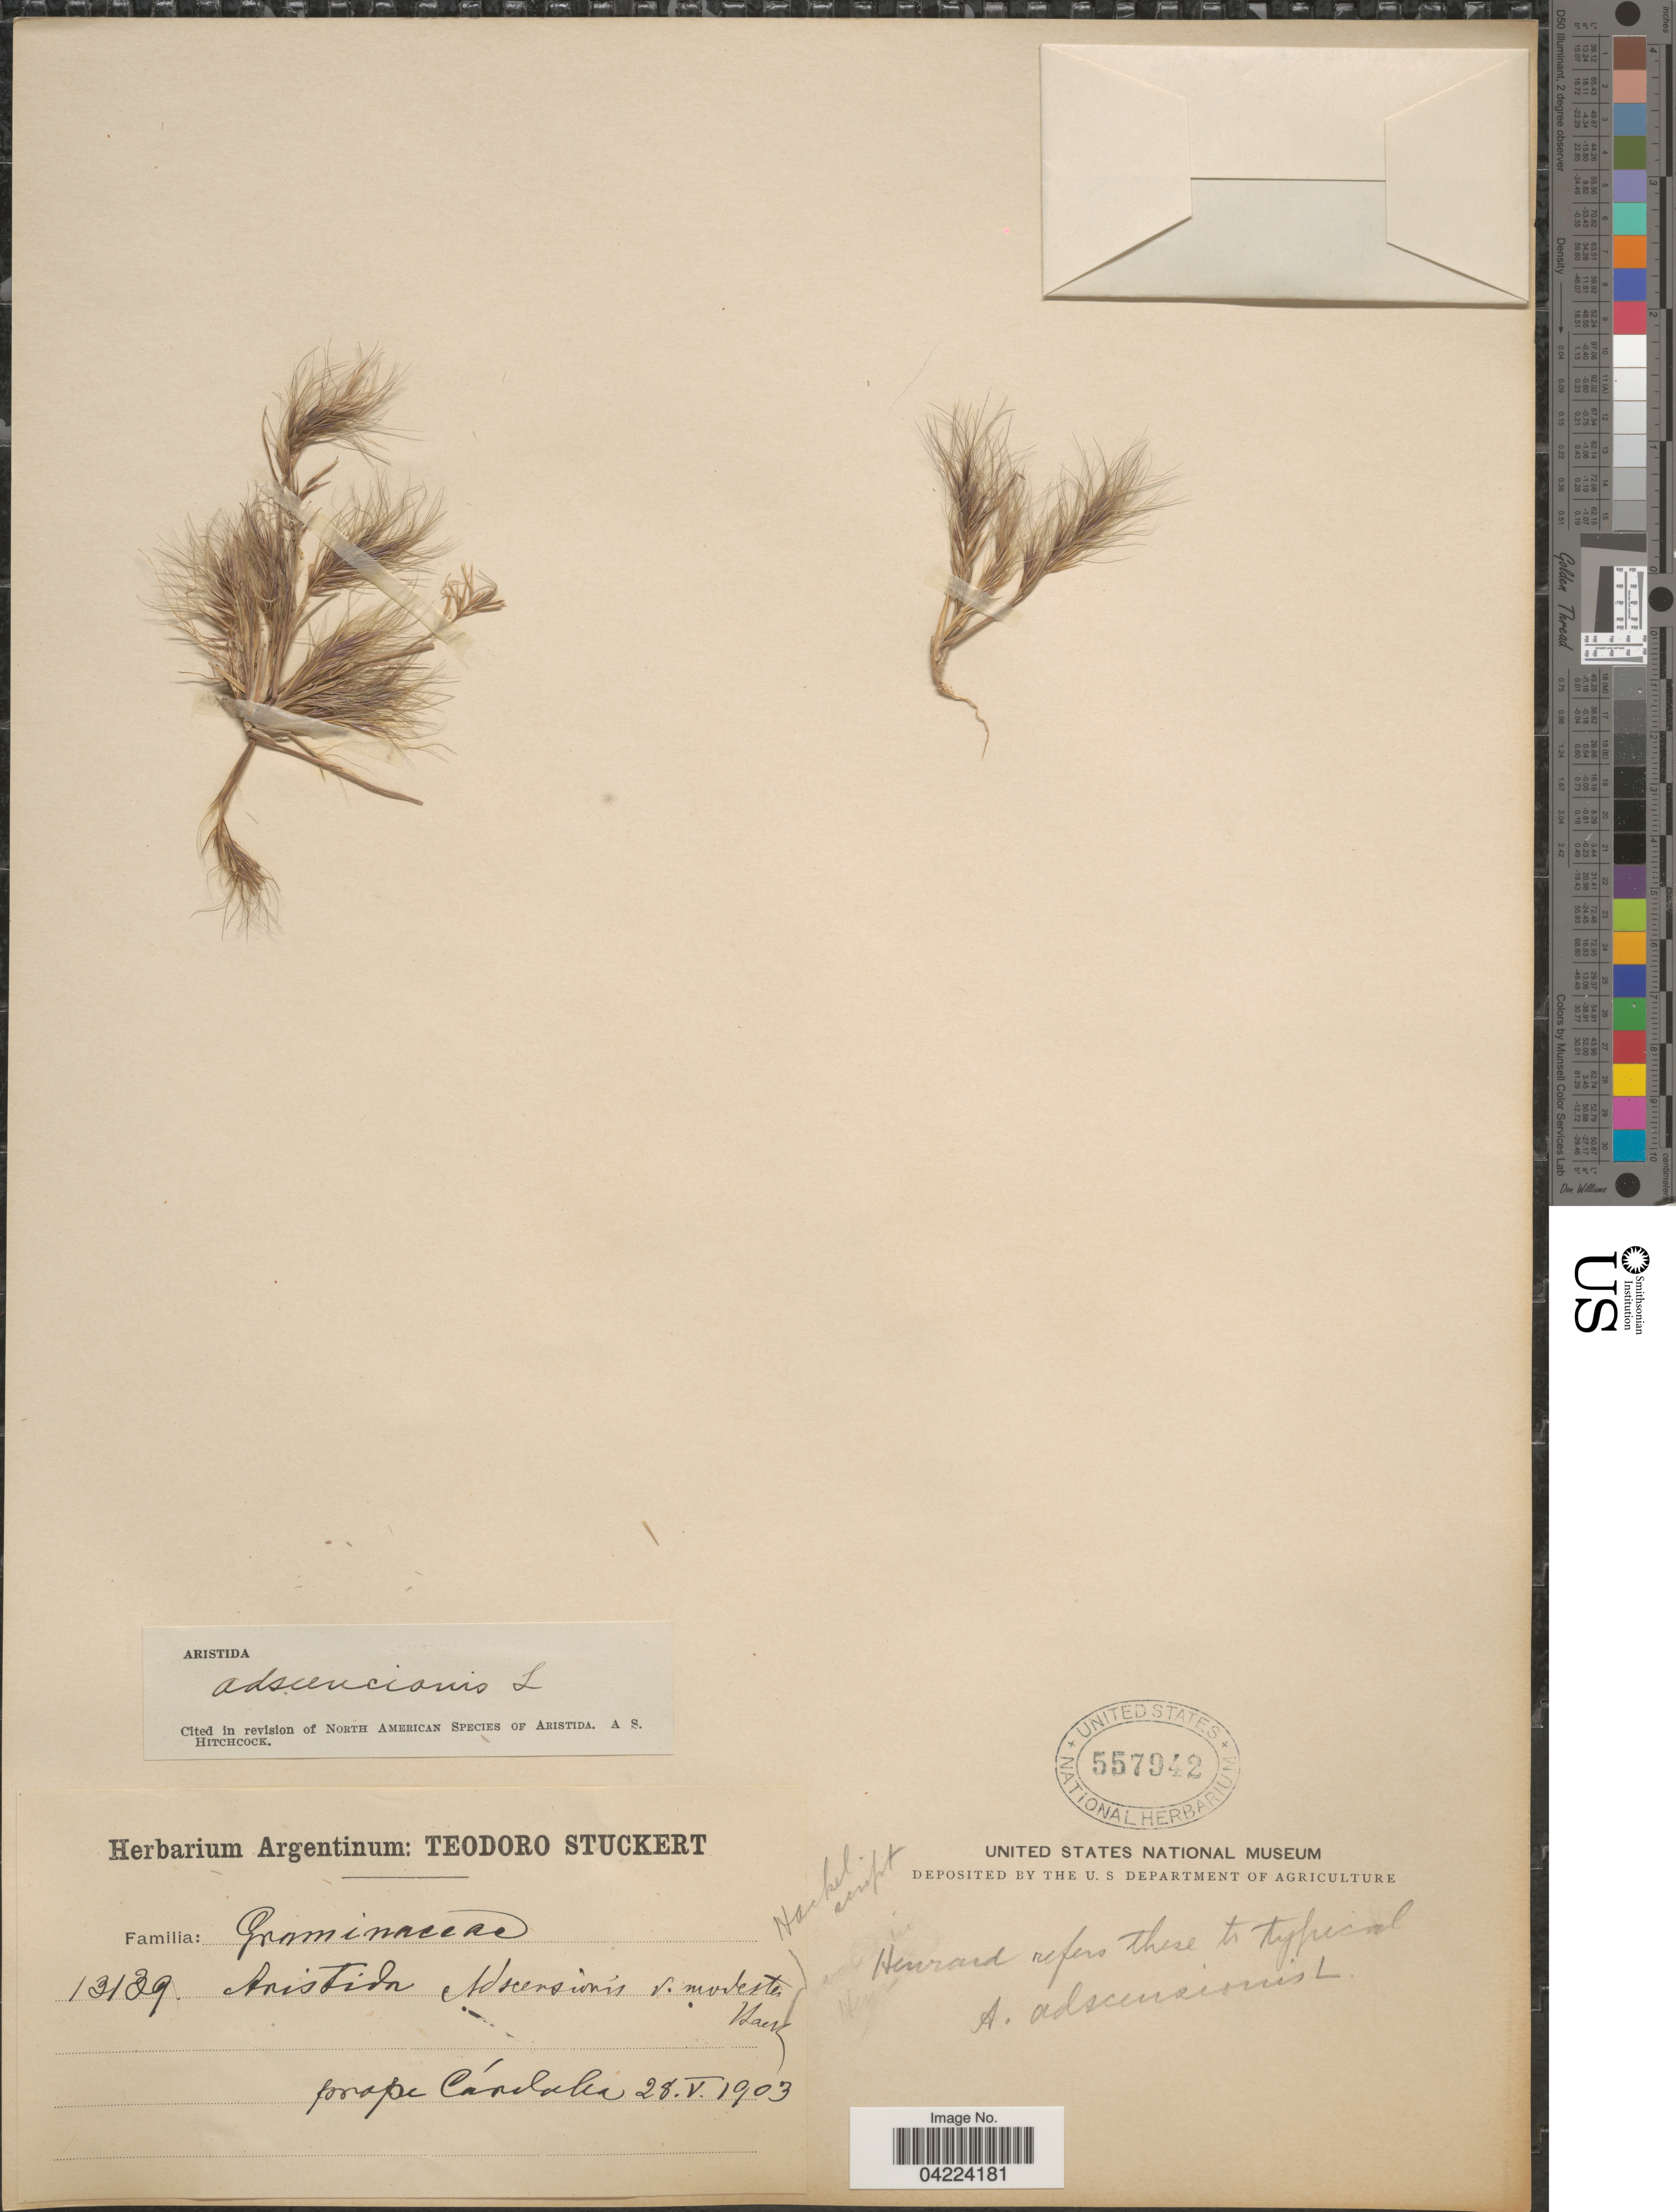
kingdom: Plantae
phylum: Tracheophyta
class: Liliopsida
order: Poales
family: Poaceae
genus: Aristida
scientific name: Aristida adscensionis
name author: L.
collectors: T. Stuckert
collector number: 13139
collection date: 1903-05-28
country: Argentina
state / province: Cordoba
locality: Prope Córdoba.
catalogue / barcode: US 557942